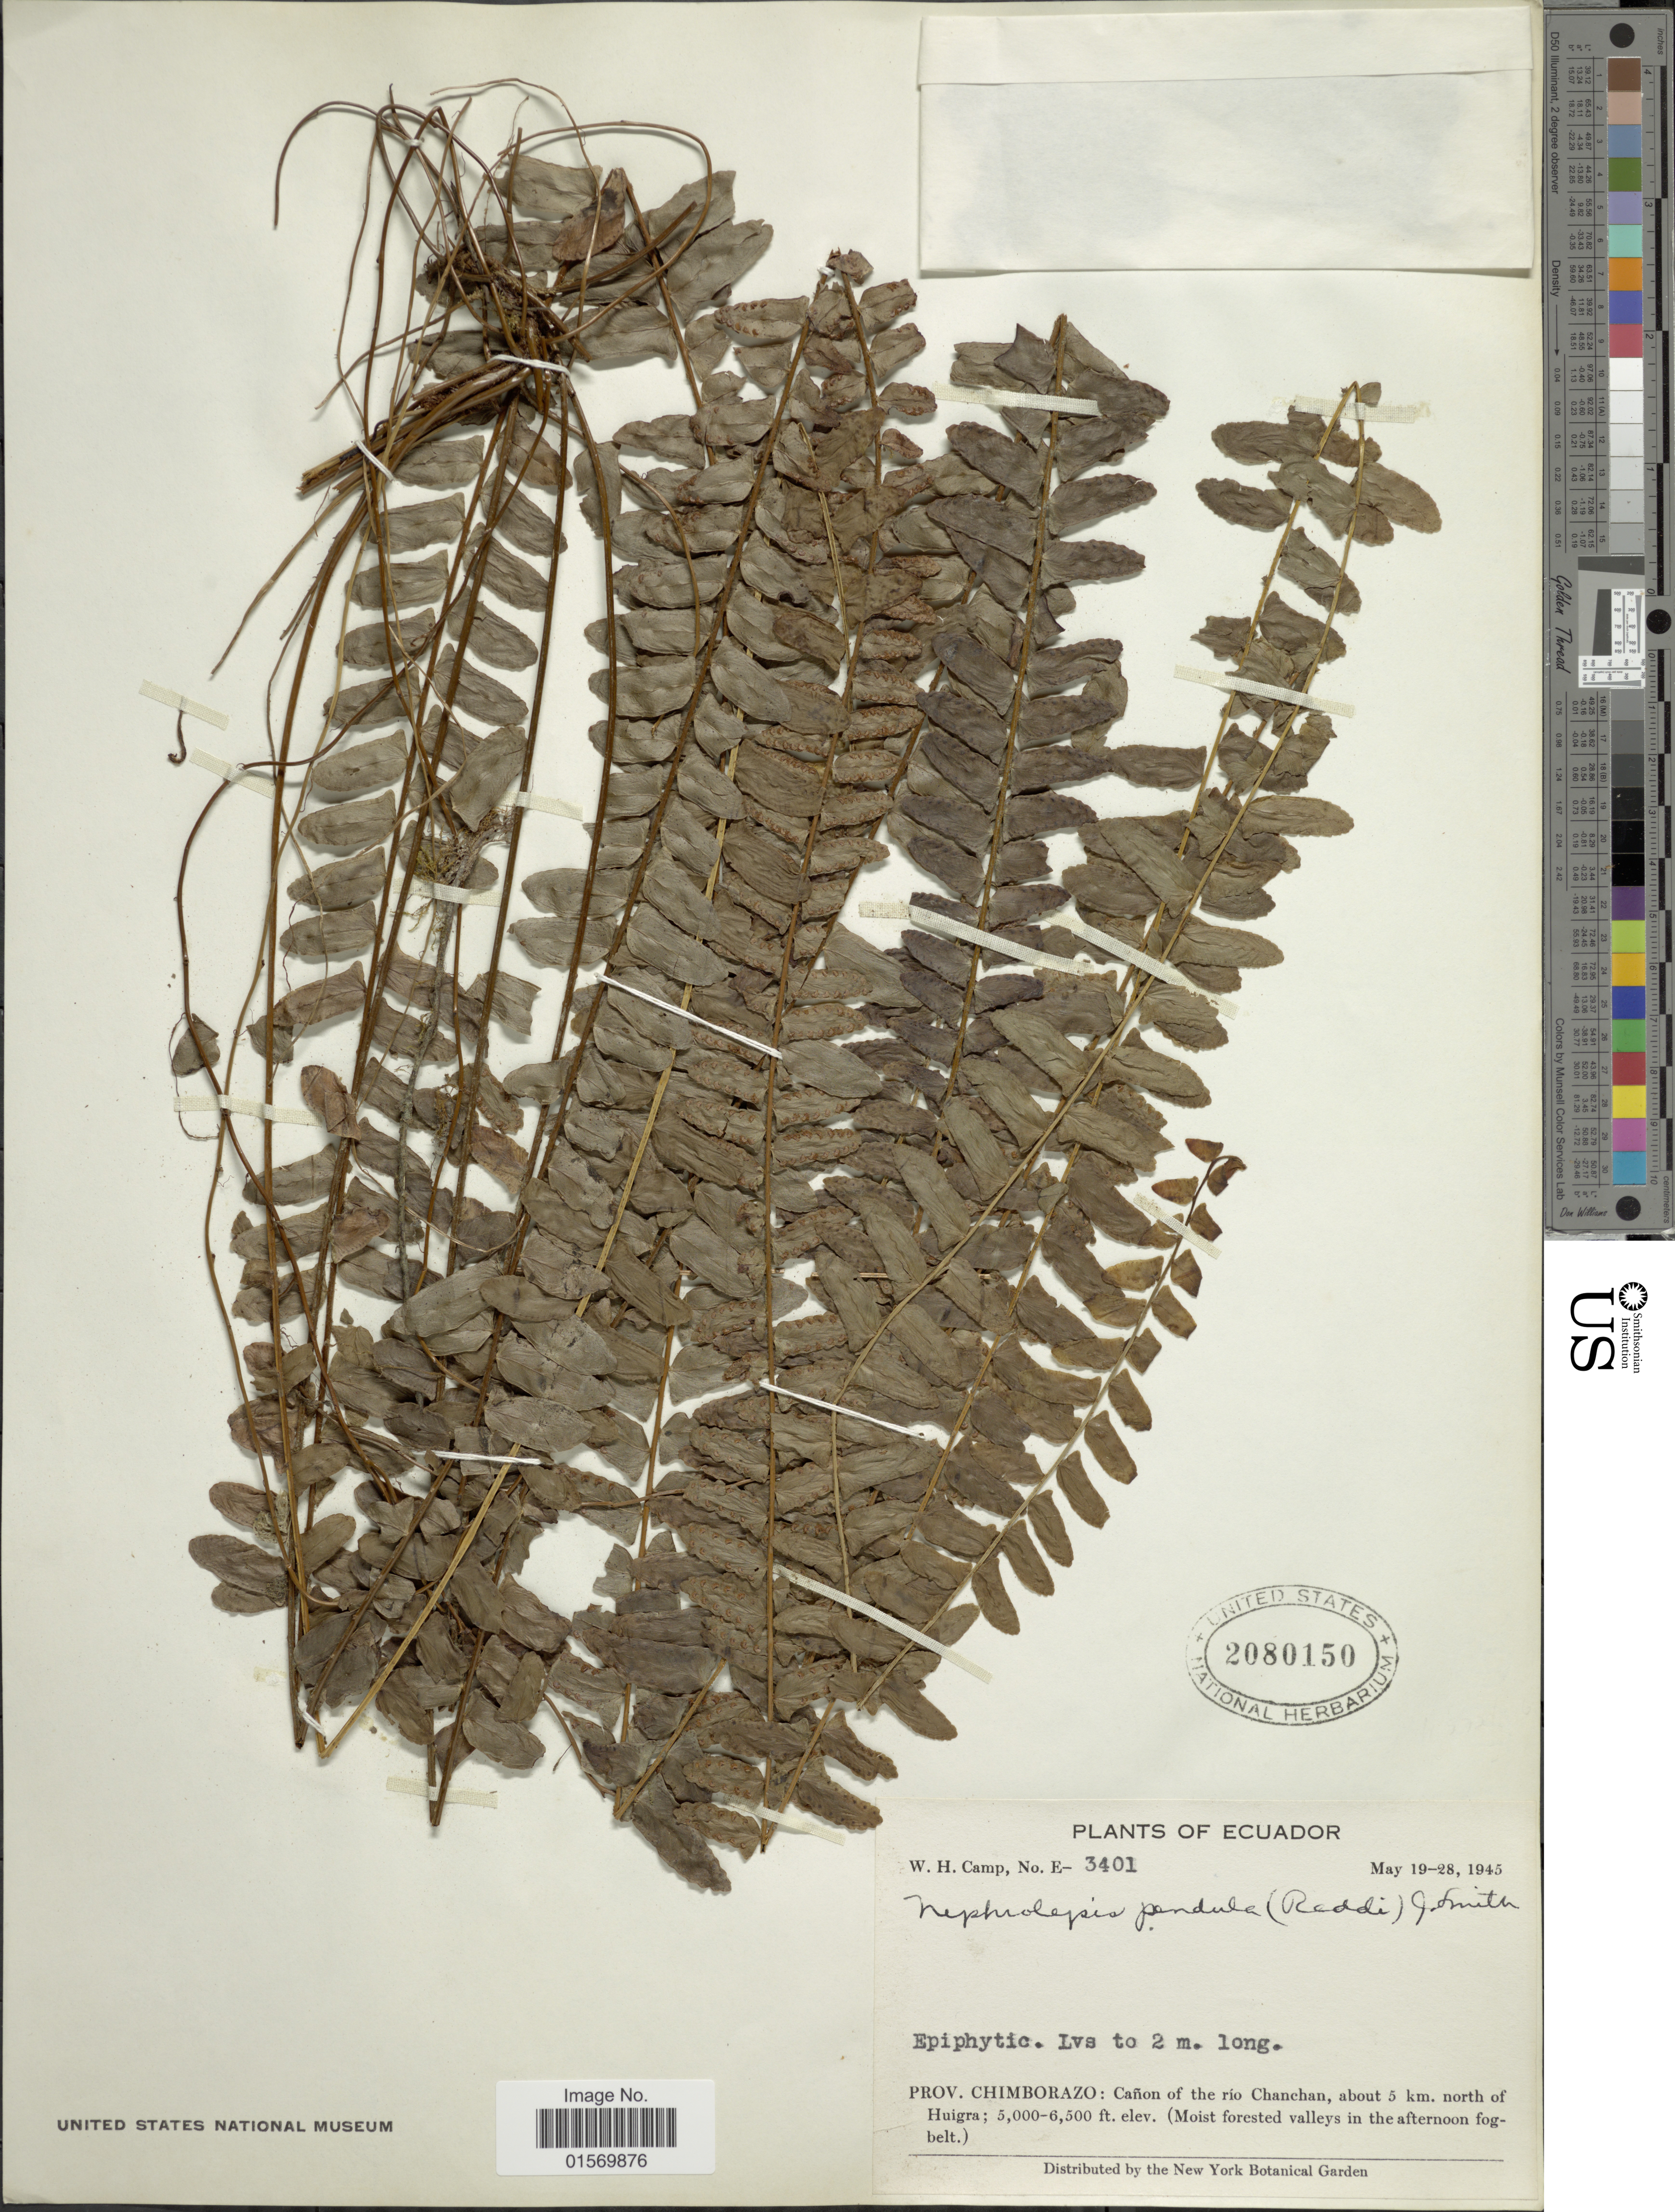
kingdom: Plantae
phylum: Tracheophyta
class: Polypodiopsida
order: Polypodiales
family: Nephrolepidaceae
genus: Nephrolepis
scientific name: Nephrolepis pendula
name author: (Raddi) J. Sm.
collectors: W. H. Camp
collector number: E-3401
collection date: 1945-05-19/1945-05-28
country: Ecuador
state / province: Chimborazo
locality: Cañon of the rio Chanchan, about 5 km. north of Huigra.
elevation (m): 1524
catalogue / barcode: US 2080150